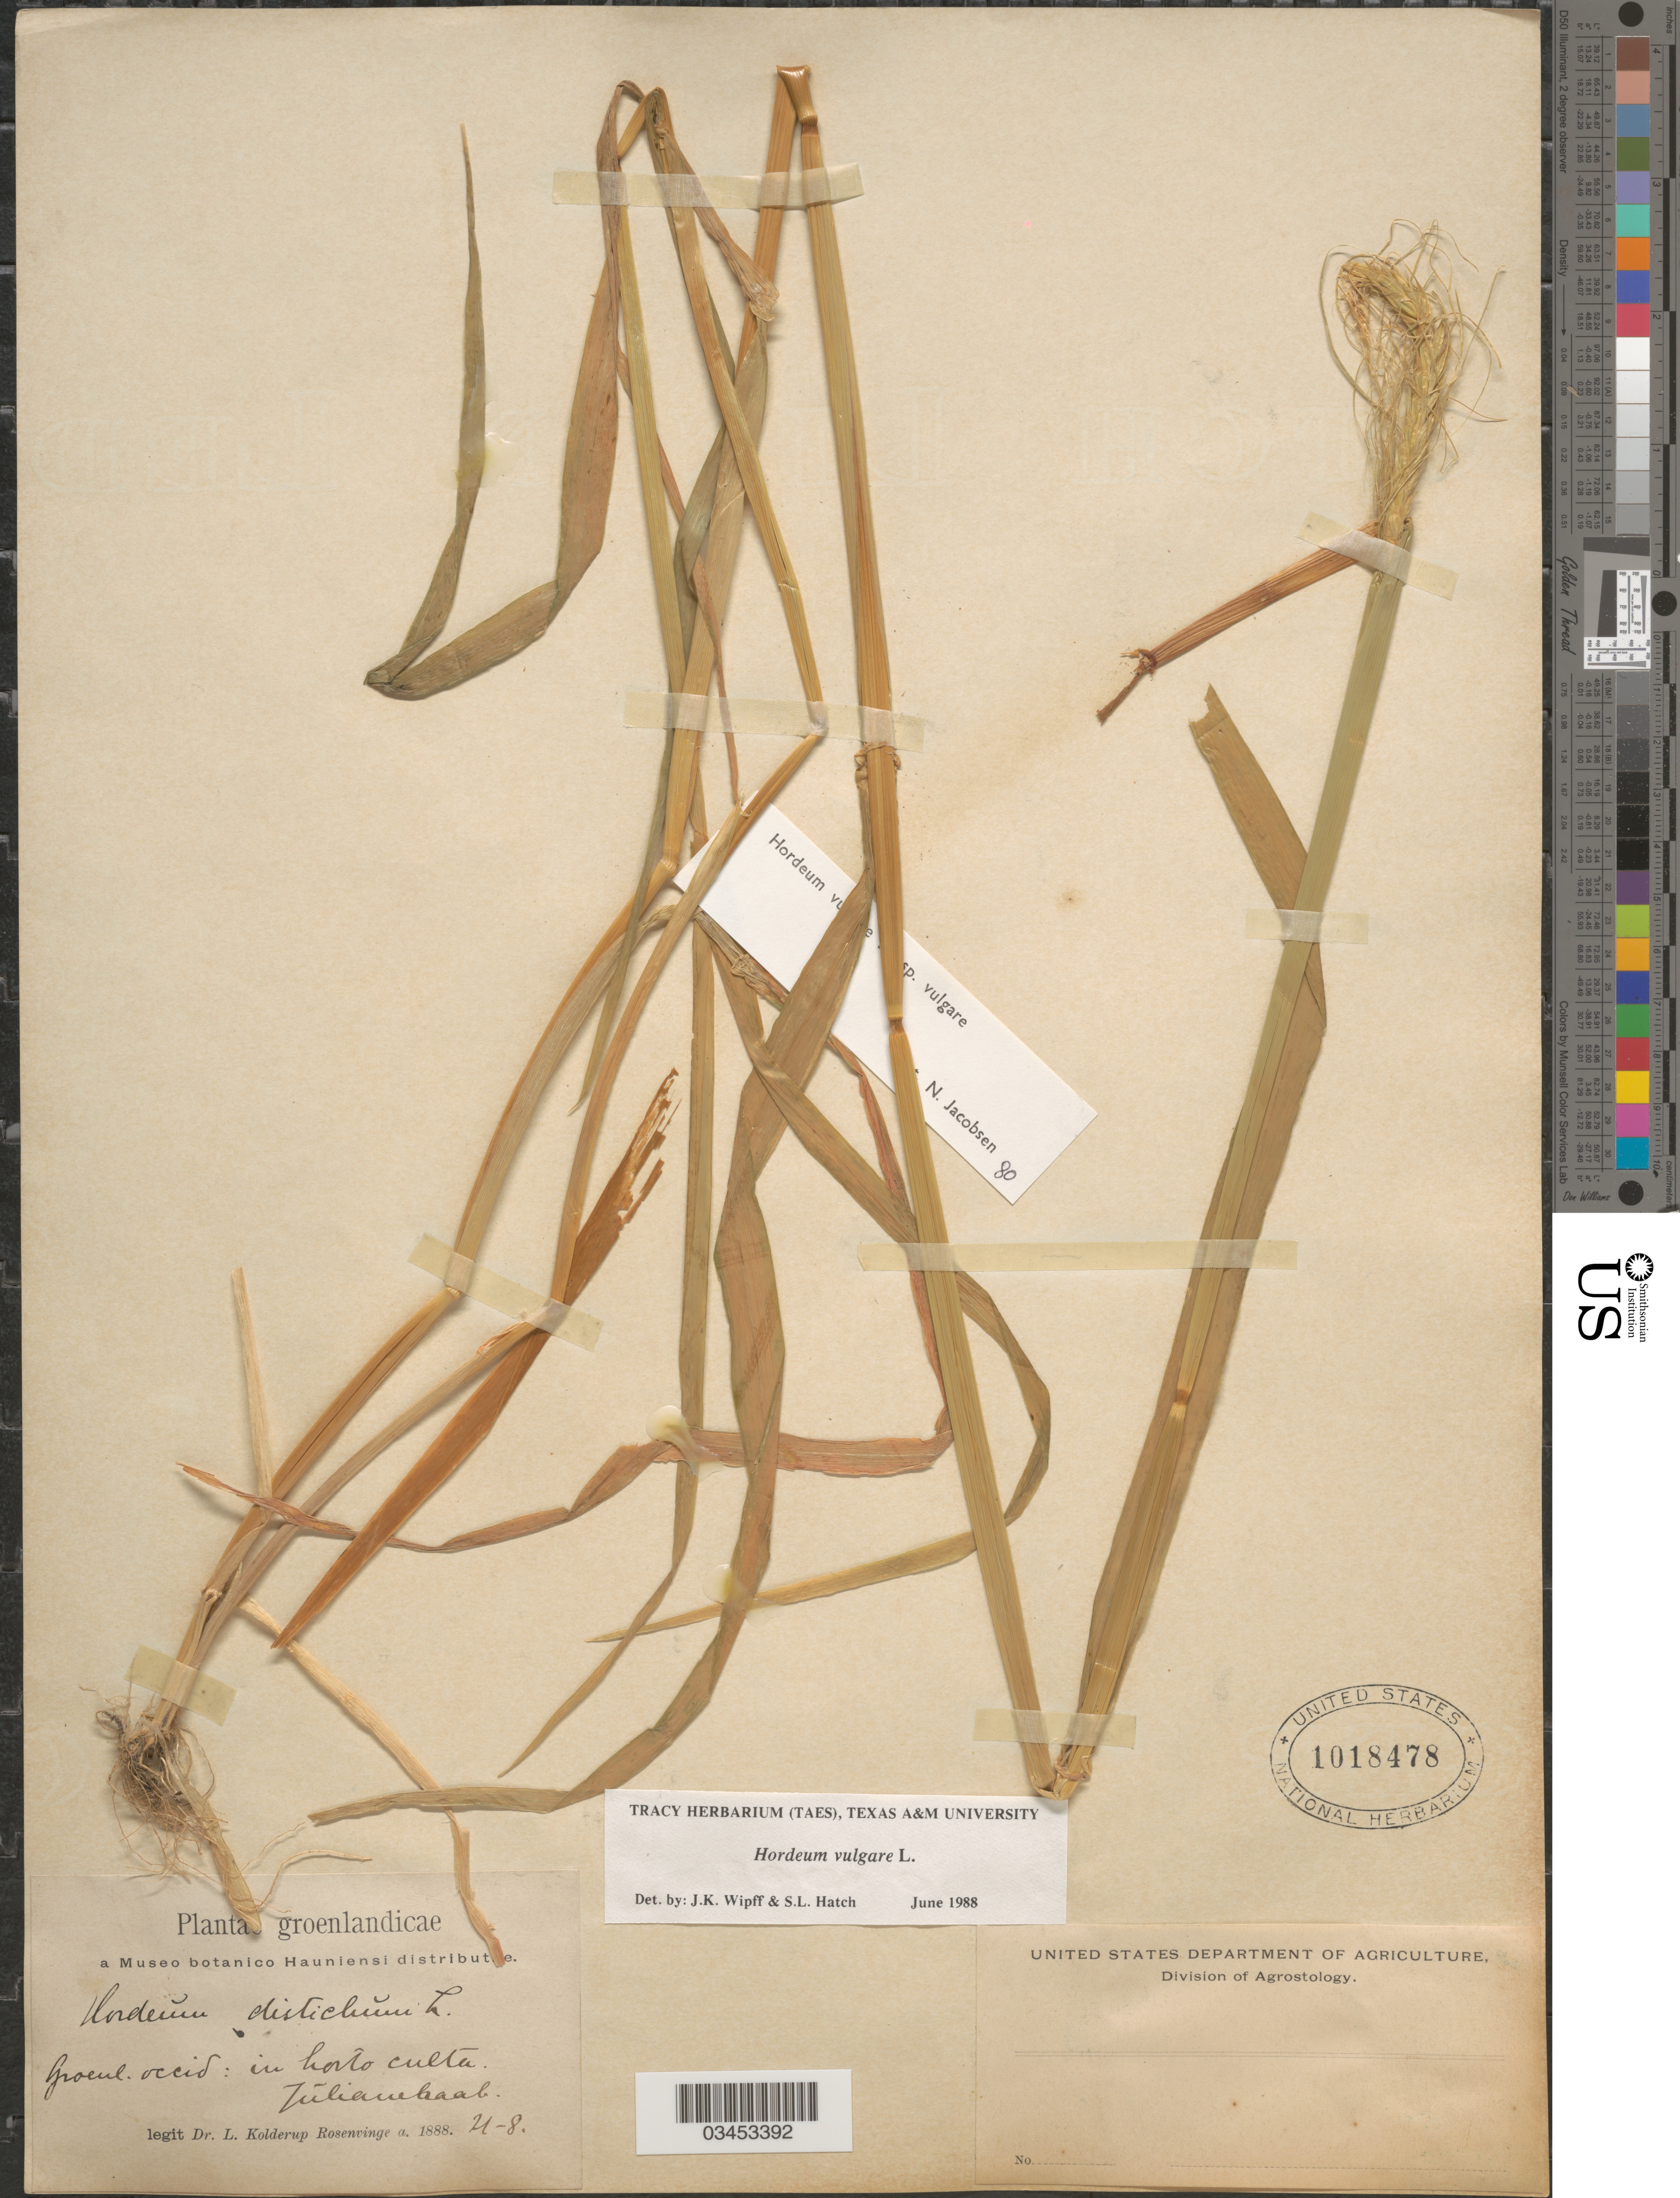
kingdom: Plantae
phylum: Tracheophyta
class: Liliopsida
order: Poales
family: Poaceae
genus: Hordeum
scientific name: Hordeum vulgare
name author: L.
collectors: L. Rosenvinge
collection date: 1888-04/1888-08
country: Greenland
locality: Groenlandicae. Groenl. occi. Julianehaab.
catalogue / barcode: US 1018478